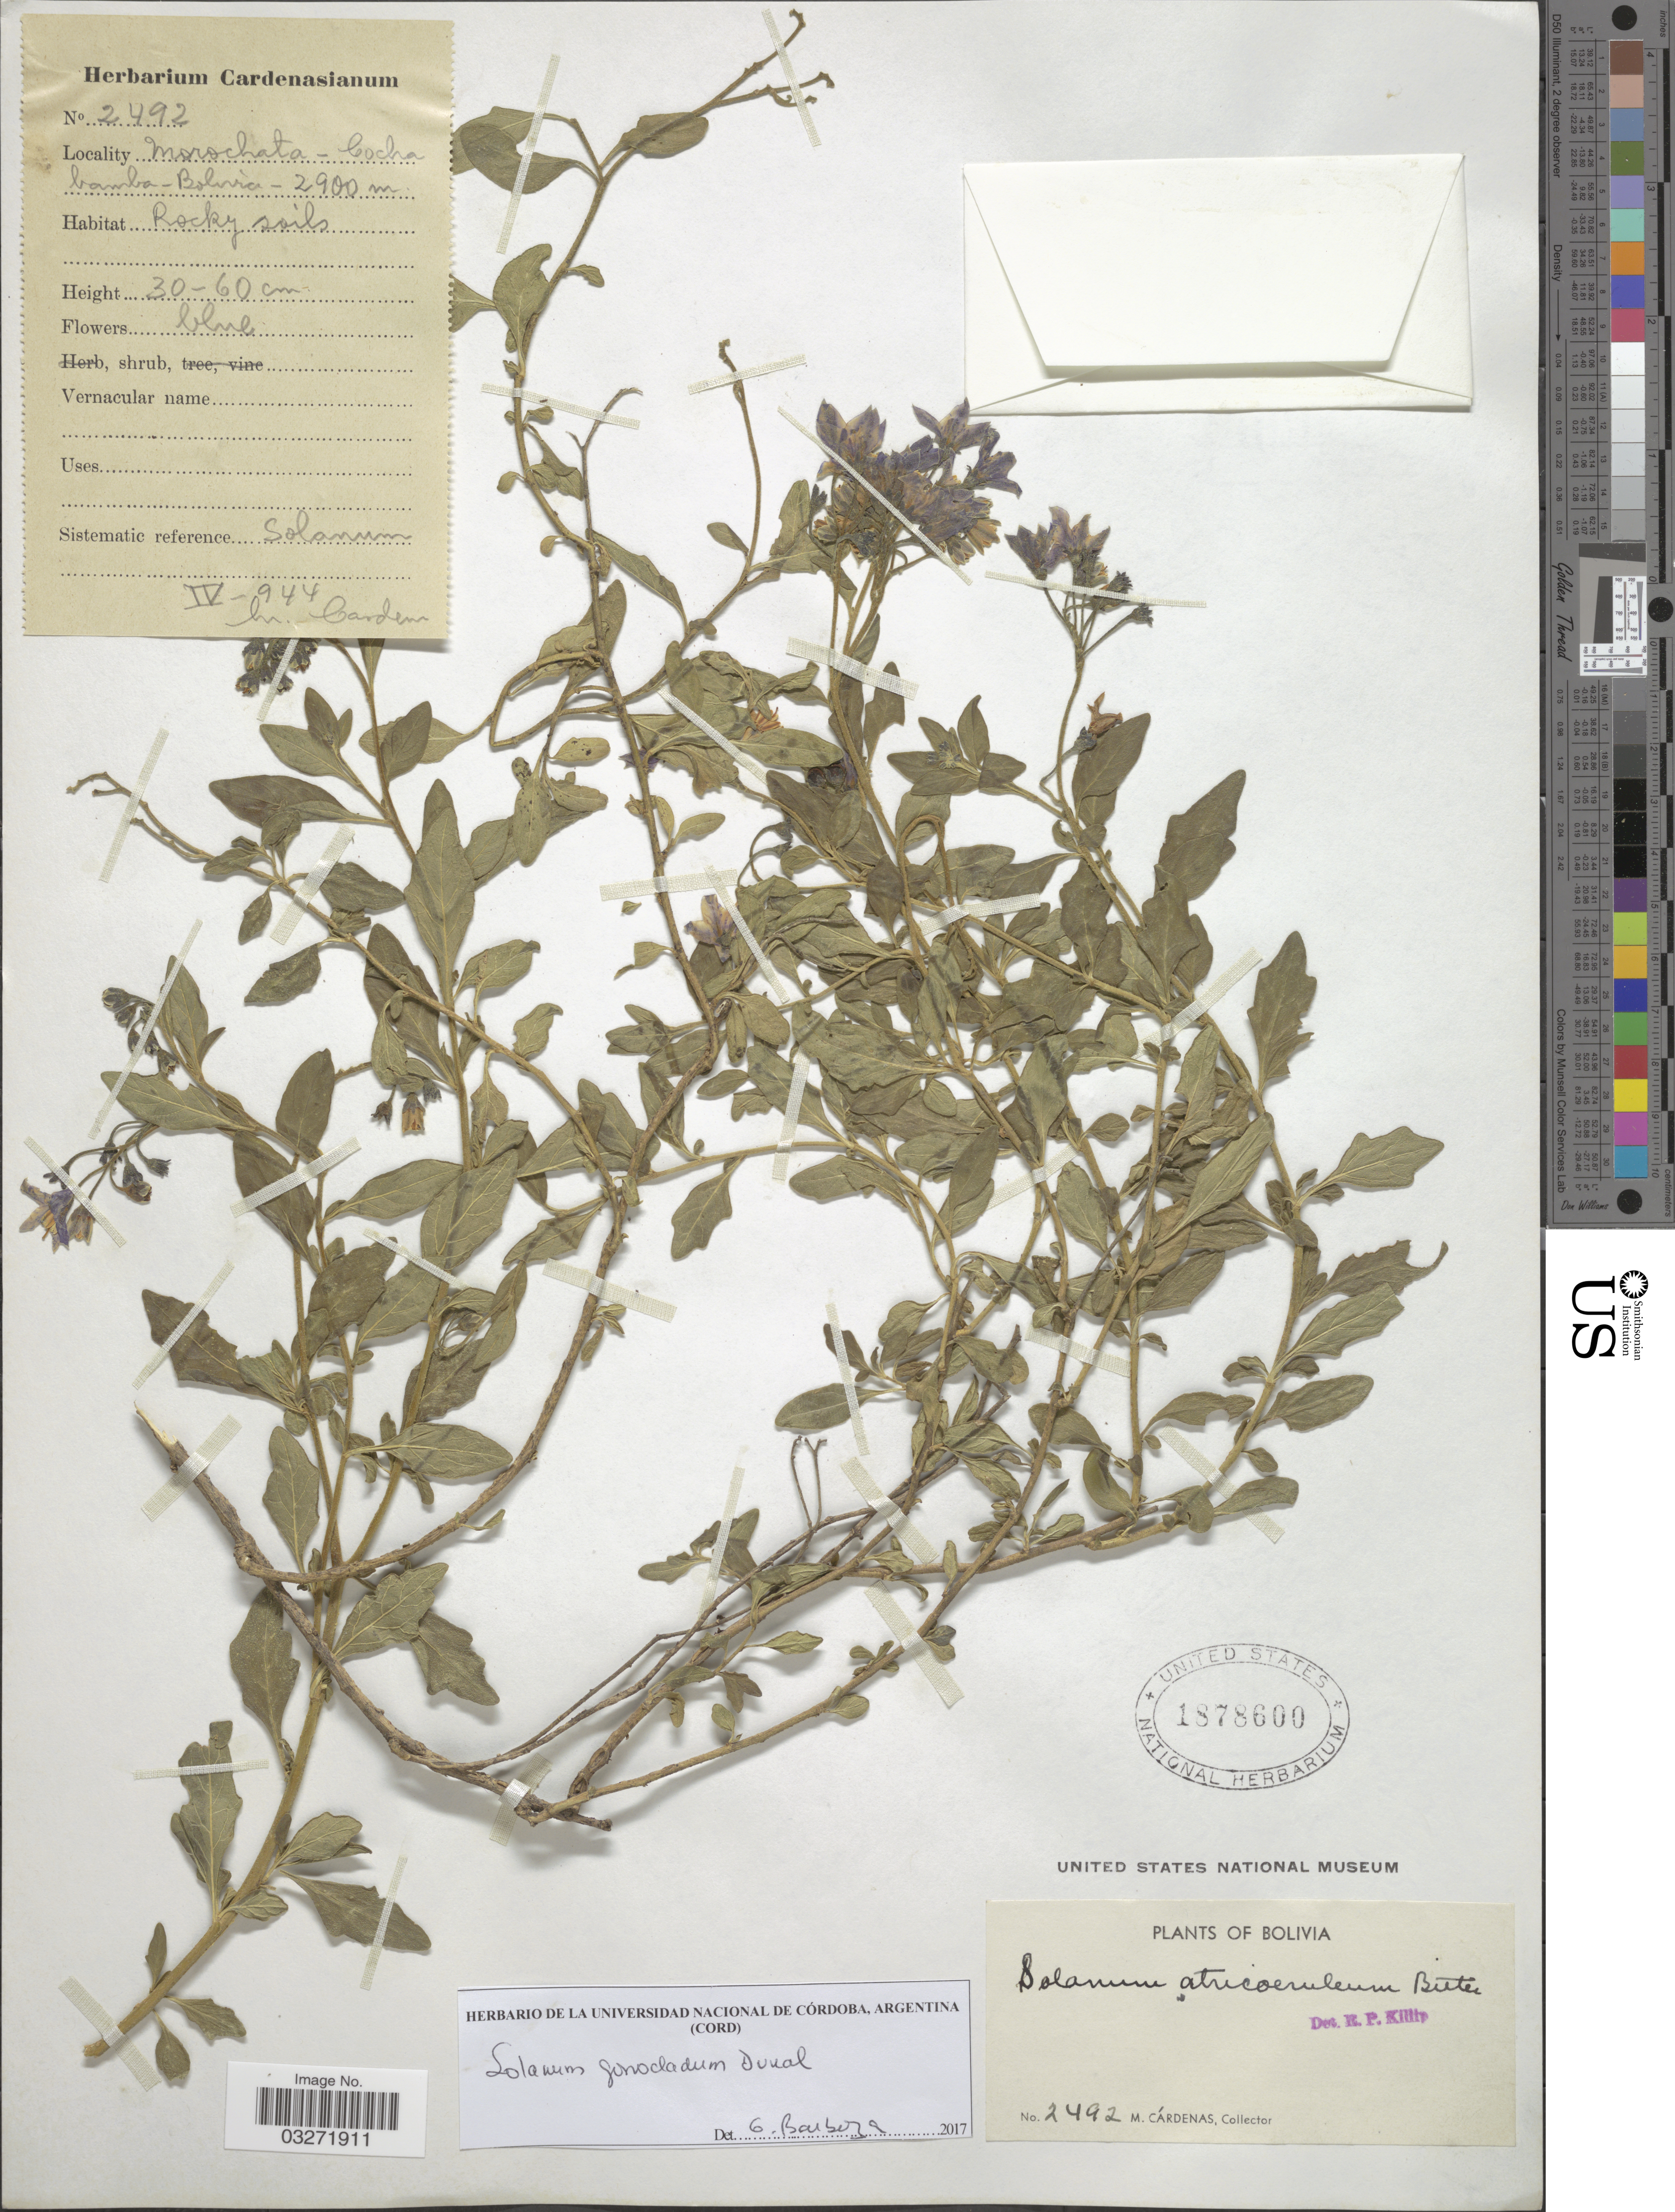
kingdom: Plantae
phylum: Tracheophyta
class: Magnoliopsida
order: Solanales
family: Solanaceae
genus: Solanum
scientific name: Solanum gonocladum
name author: Dunal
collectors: M. Cárdenas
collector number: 2492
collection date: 1944-04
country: Bolivia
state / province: Cochabamba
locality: Morochata - Cochabamba.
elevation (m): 2900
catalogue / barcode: US 1878600